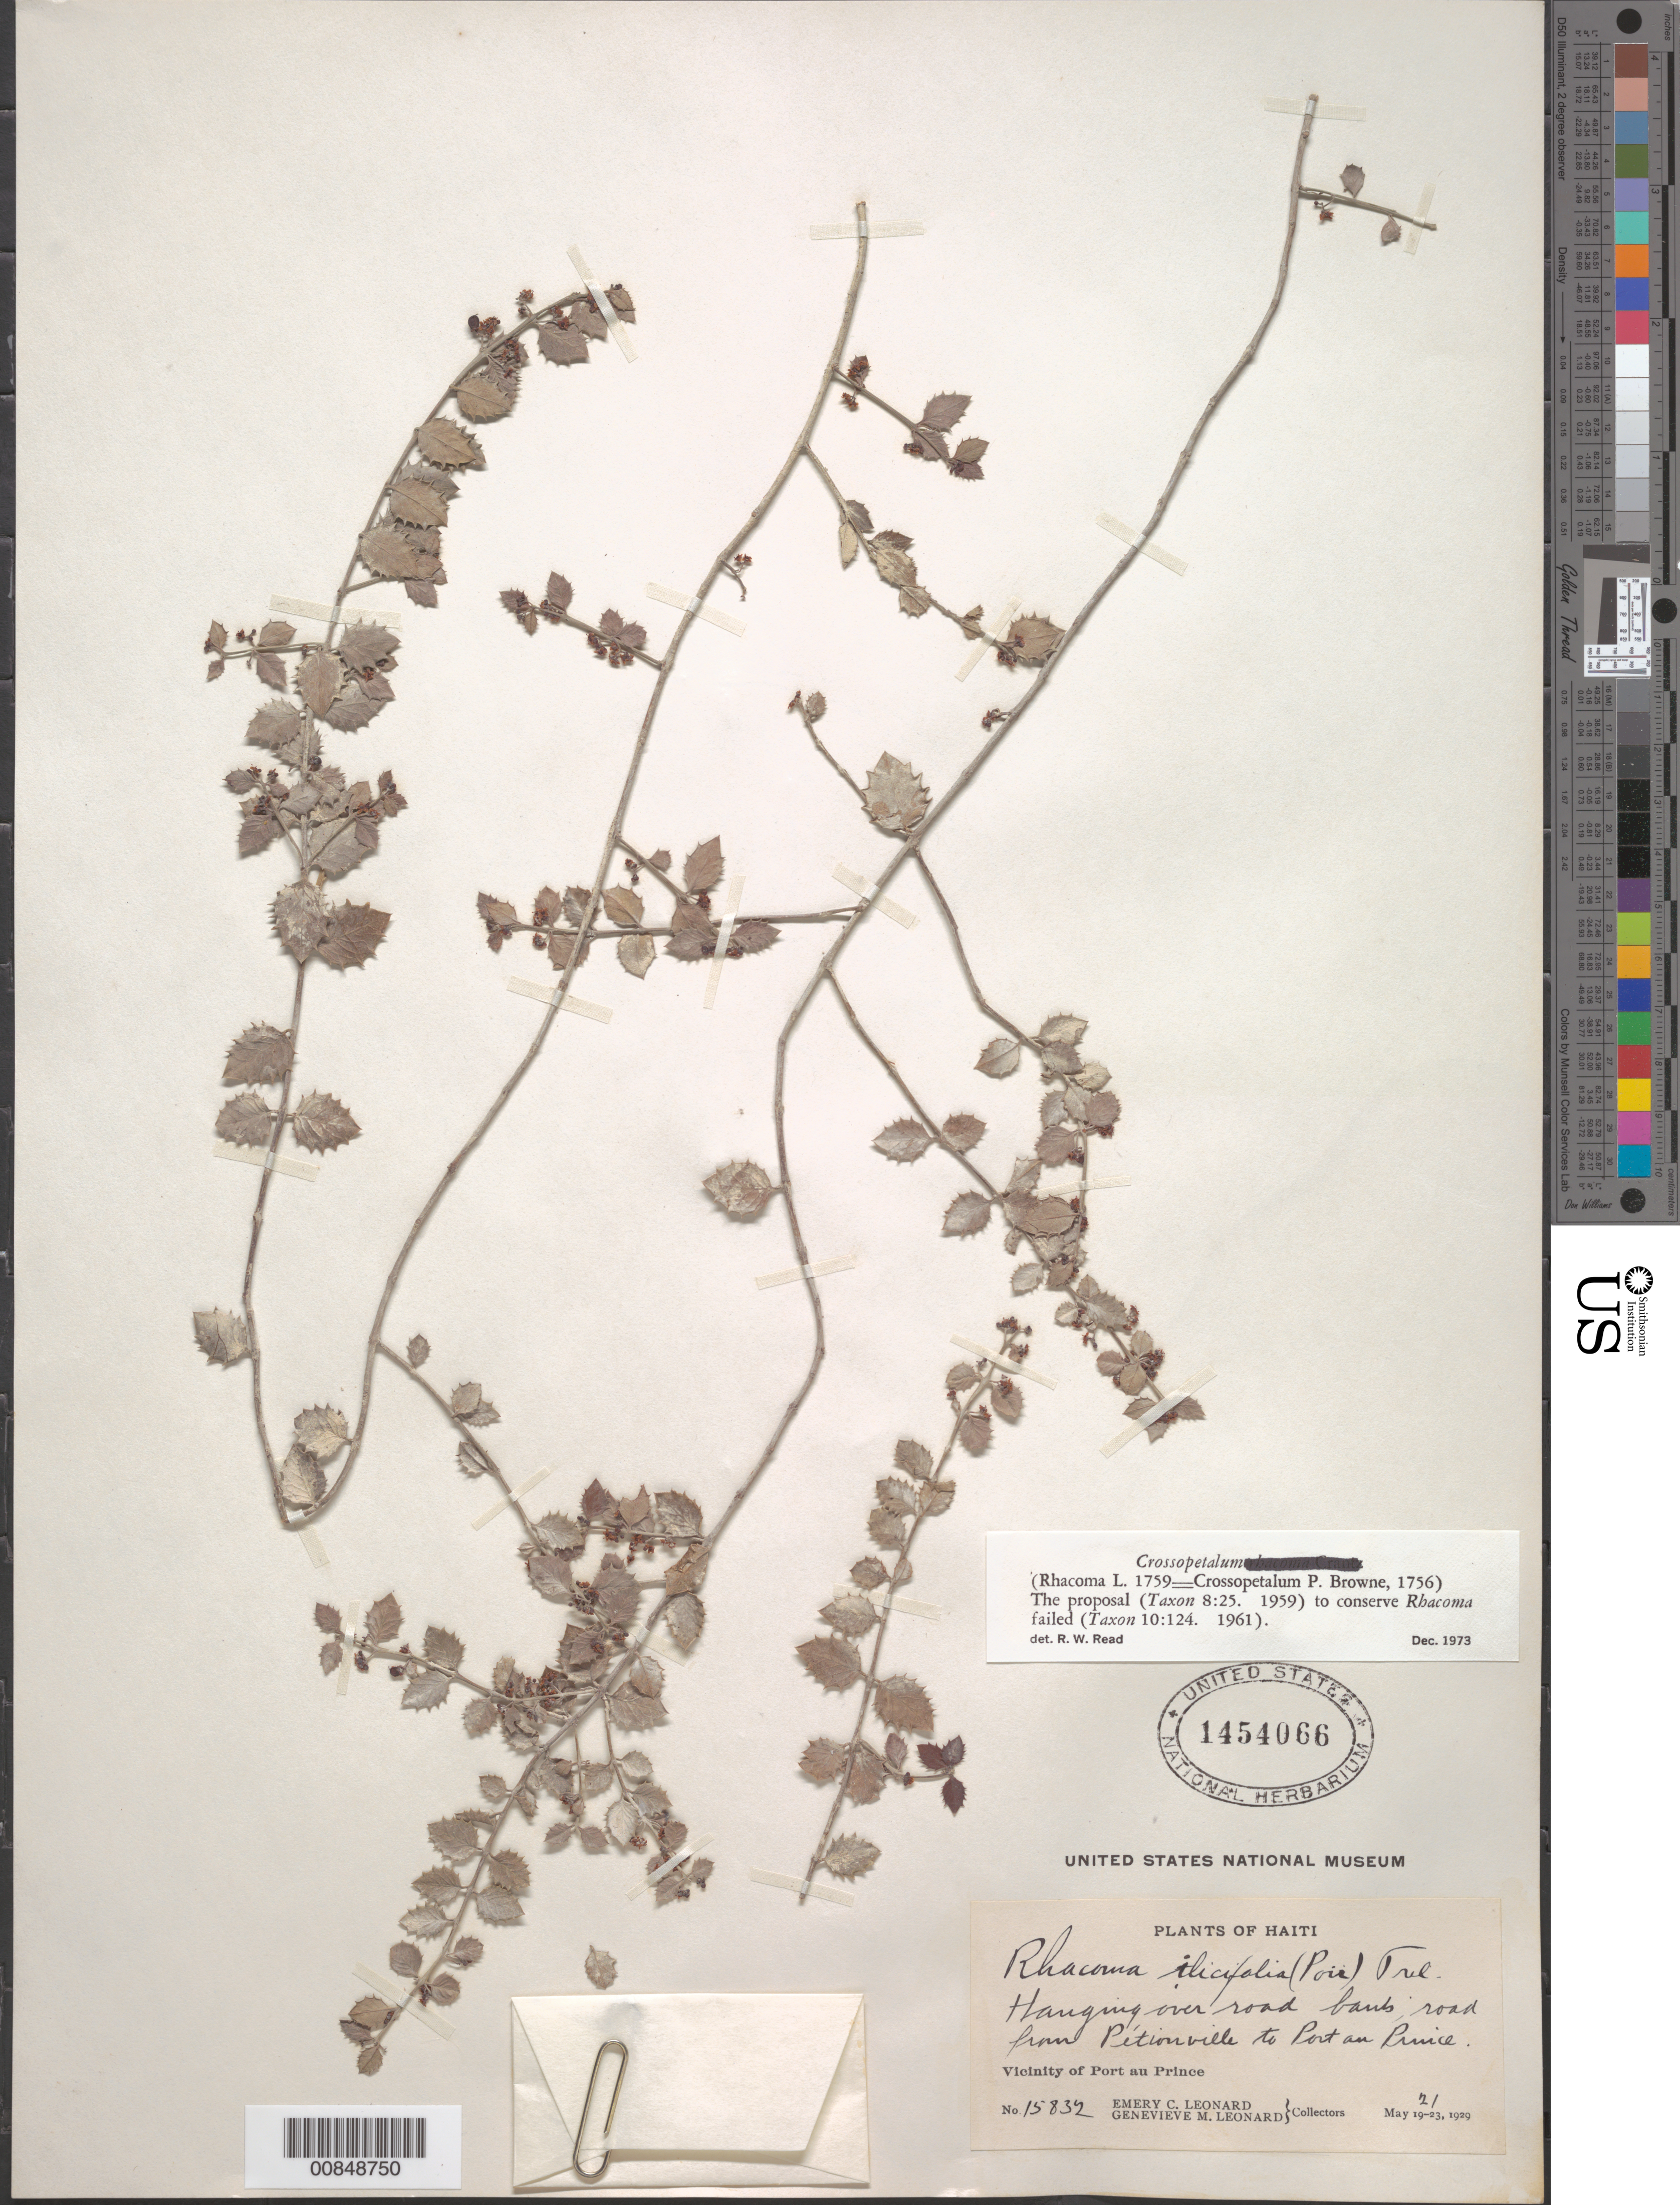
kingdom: Plantae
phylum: Tracheophyta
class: Magnoliopsida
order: Celastrales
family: Celastraceae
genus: Crossopetalum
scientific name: Crossopetalum ilicifolium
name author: (Poir.) Kuntze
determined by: Read, Robert W., (US), NMNH (UNITED STATES)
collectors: E. C. Leonard & G. M. Leonard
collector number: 15832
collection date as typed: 21 May 1929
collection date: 1929-05-21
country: Haiti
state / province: Ouest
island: Hispaniola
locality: Vicinity of Port-au-Prince, road from Pétionville to Port-au-Prince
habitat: Over road bank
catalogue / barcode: US 1454066